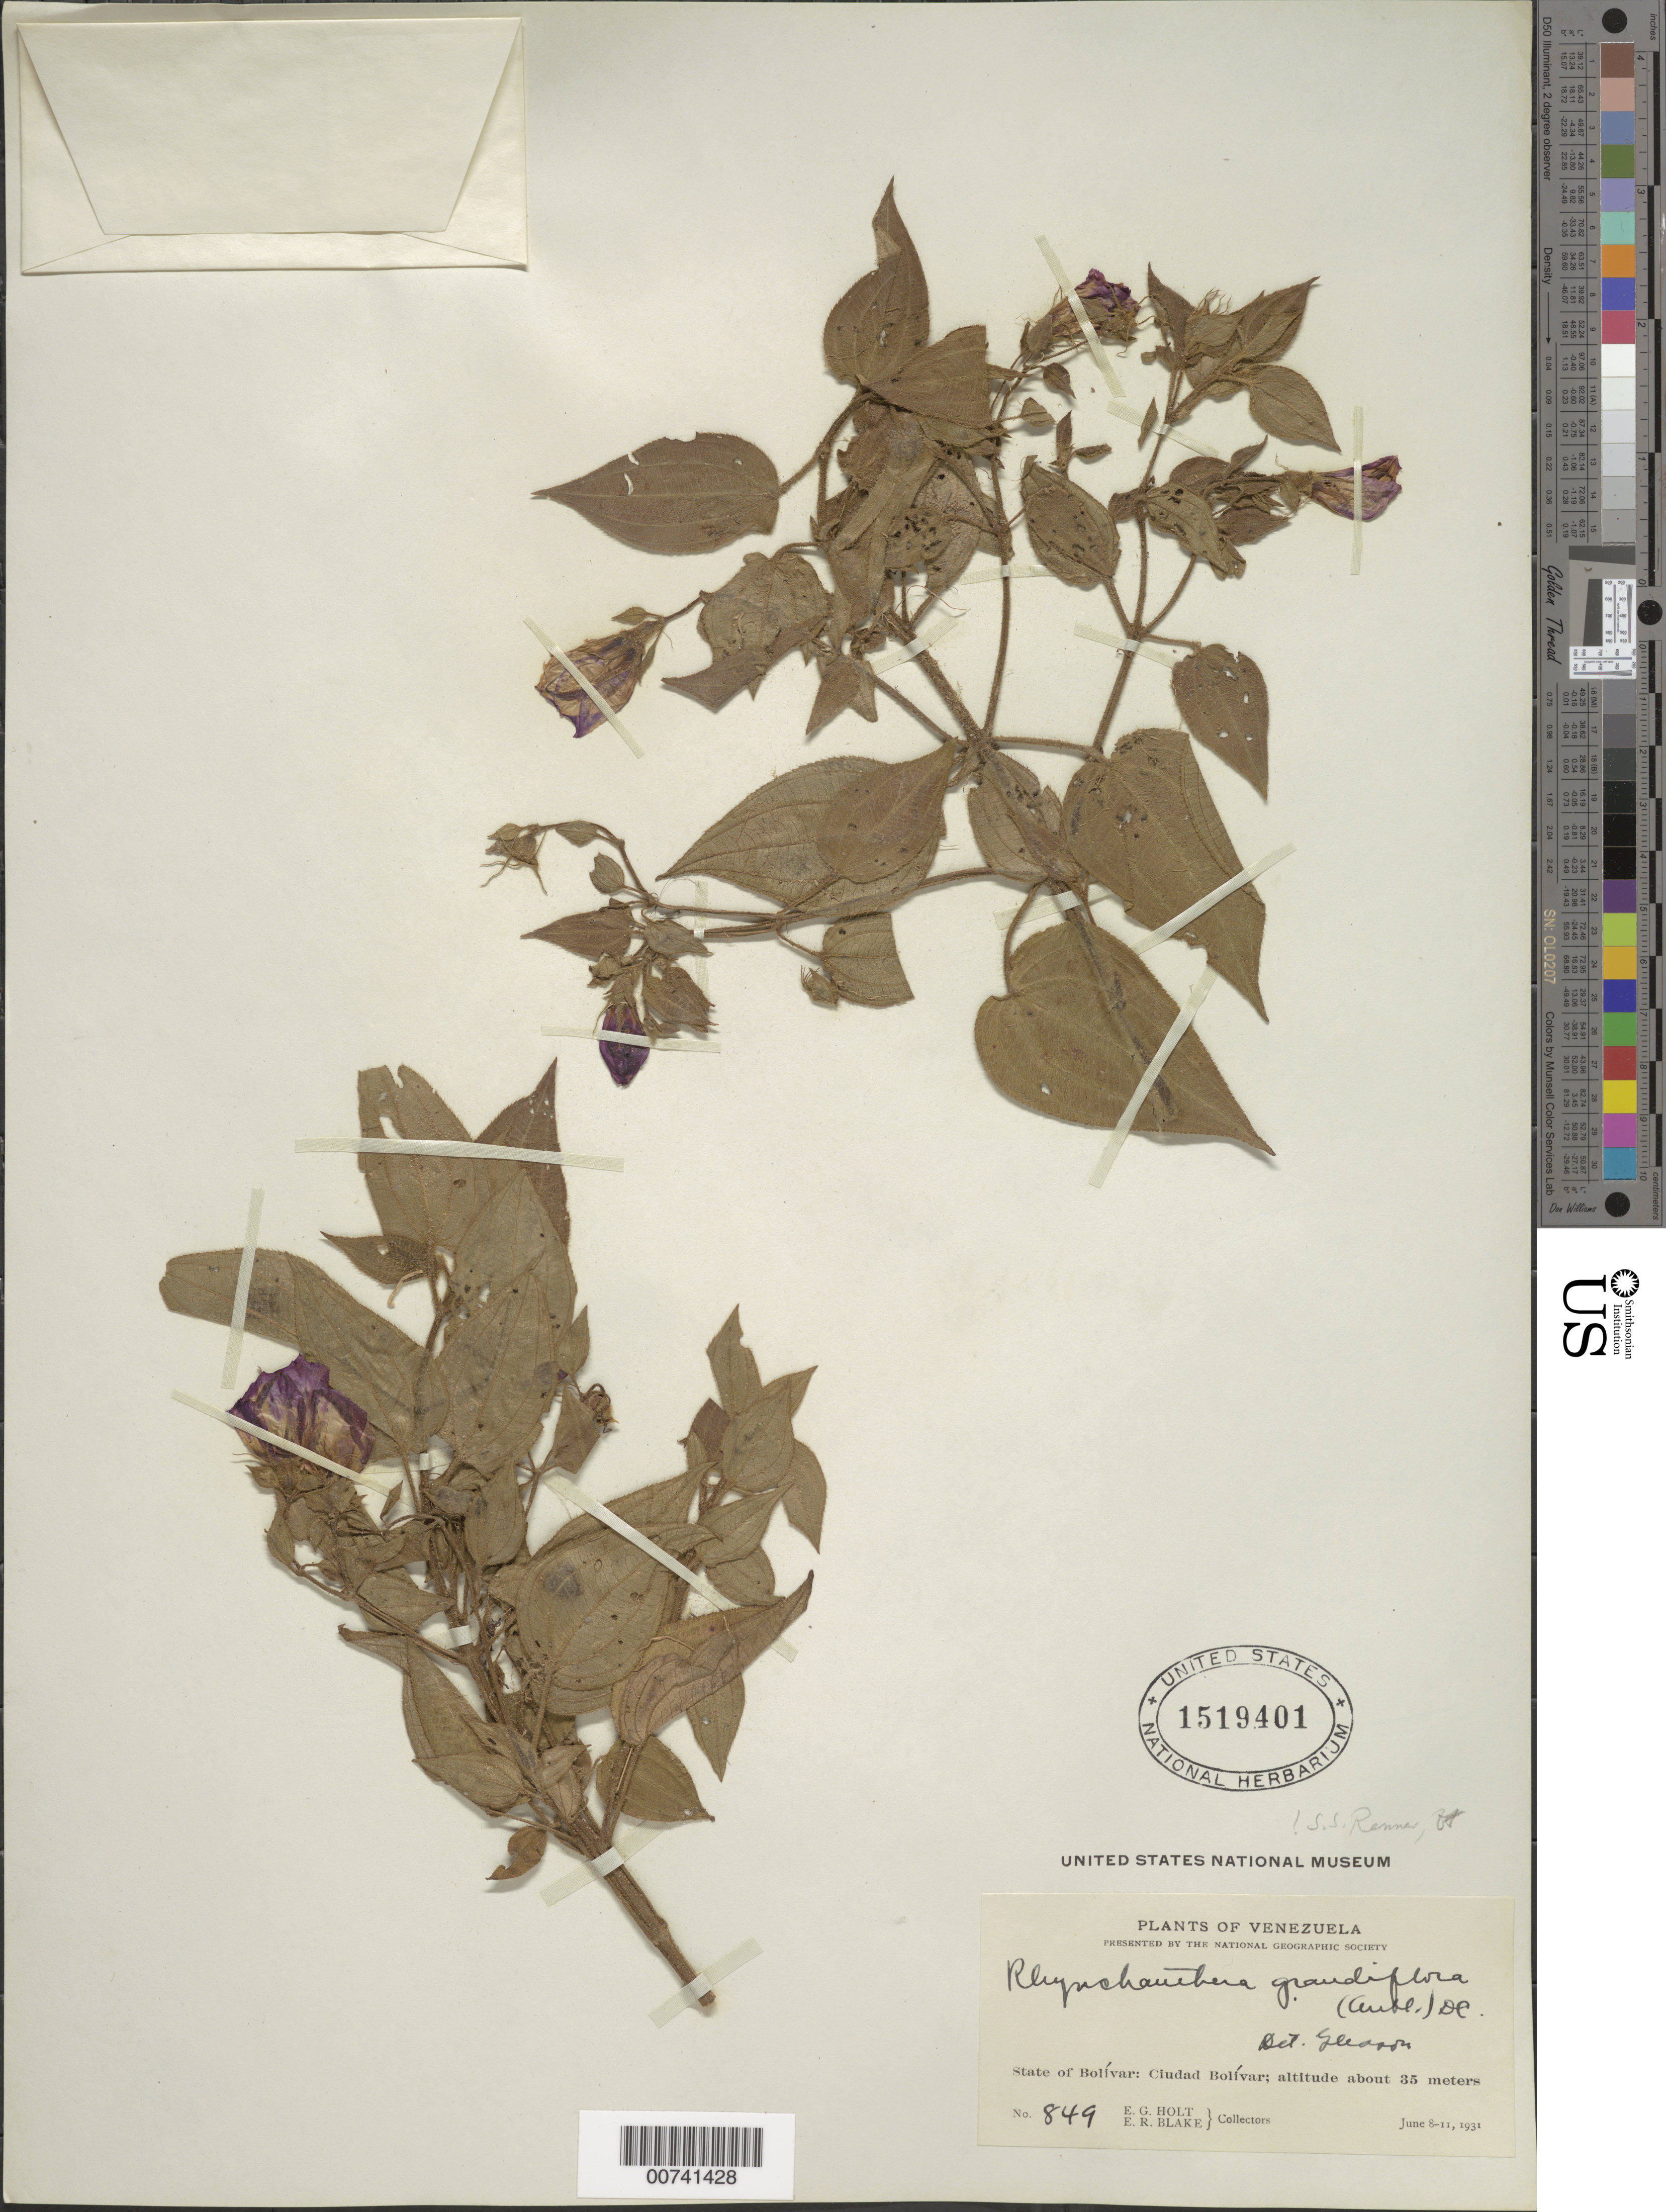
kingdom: Plantae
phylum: Tracheophyta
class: Magnoliopsida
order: Myrtales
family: Melastomataceae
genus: Rhynchanthera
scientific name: Rhynchanthera grandiflora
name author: (Aubl.) DC.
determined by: Renner, S. S.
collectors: E. Holt & E. R. Blake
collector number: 849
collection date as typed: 8-Jun-31 to 11-Jun-31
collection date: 1931-06-08/1931-06-11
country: Venezuela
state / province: Bolívar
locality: Ciudad Bolívar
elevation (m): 35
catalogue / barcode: US 1519401